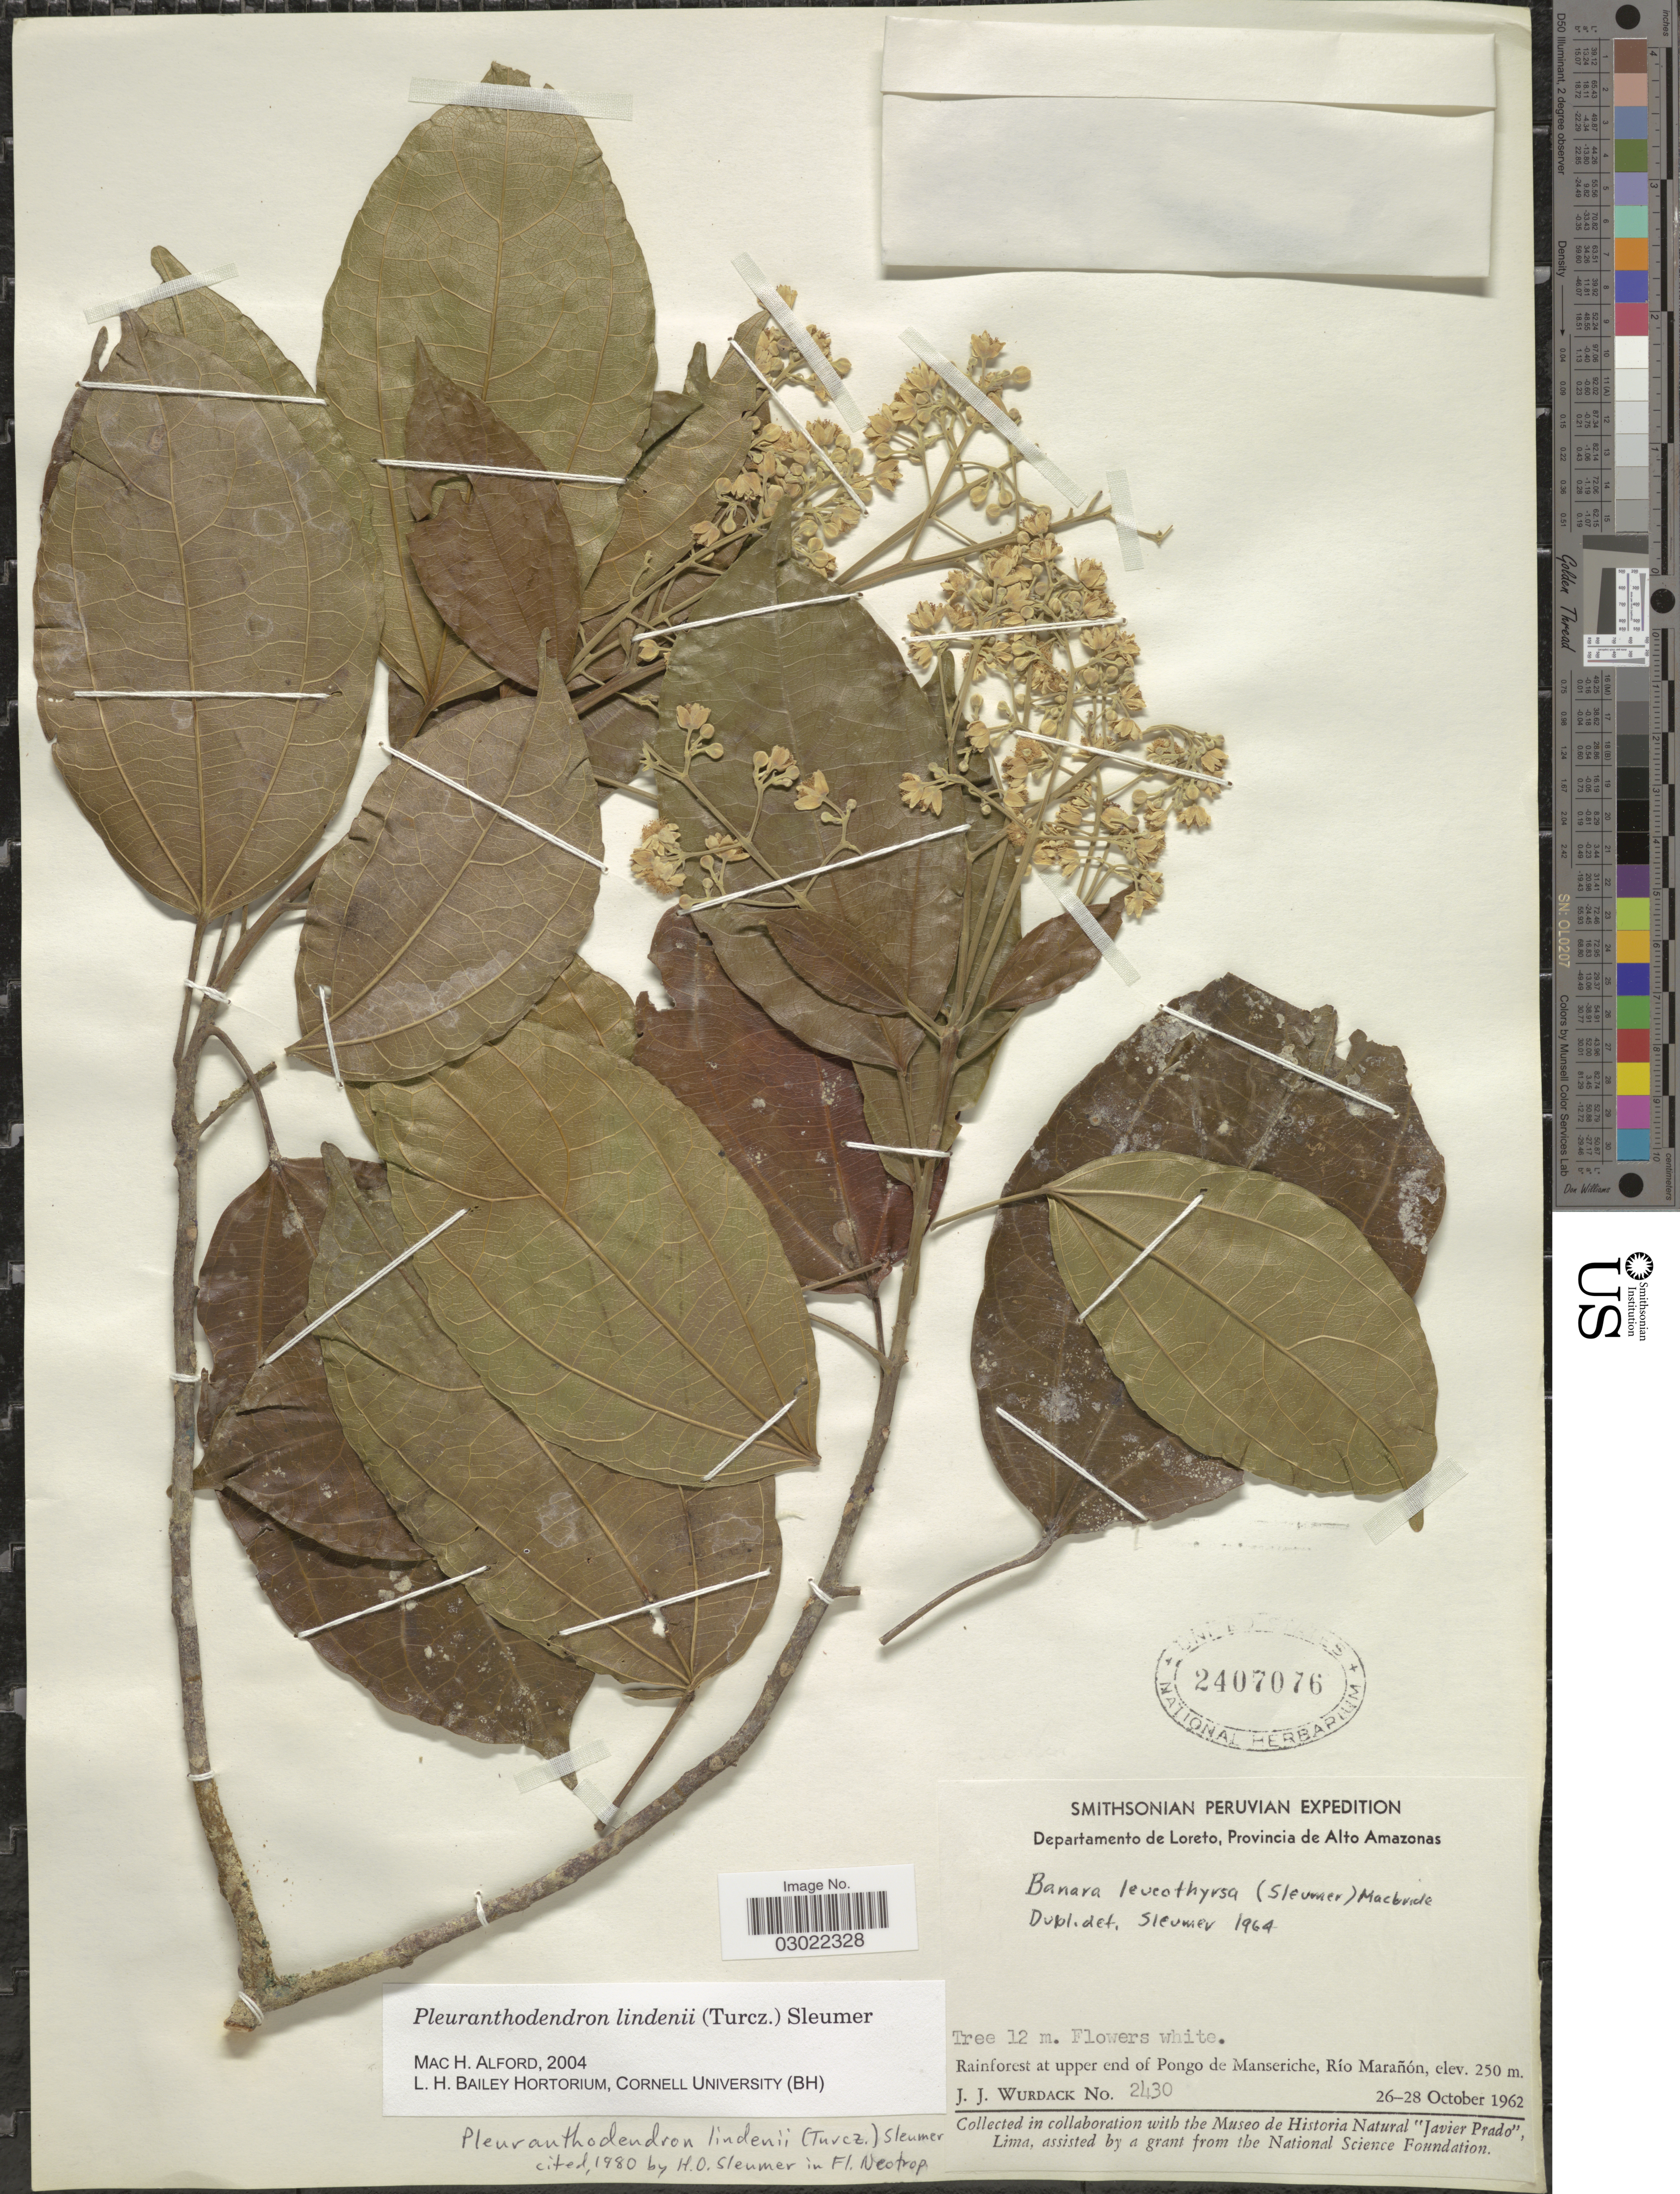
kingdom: Plantae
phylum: Tracheophyta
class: Magnoliopsida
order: Malpighiales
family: Salicaceae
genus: Pleuranthodendron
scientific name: Pleuranthodendron lindenii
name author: (Turcz.) Sleumer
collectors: J. J. Wurdack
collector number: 2430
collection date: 1962-10-26/1962-10-28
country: Peru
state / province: Loreto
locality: Departamento de Loreto, Provincia de Alto Amazonas. Rainforest at upper end of Pongo de Manseriche, Río Marañón.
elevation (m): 250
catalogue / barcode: US 2407076